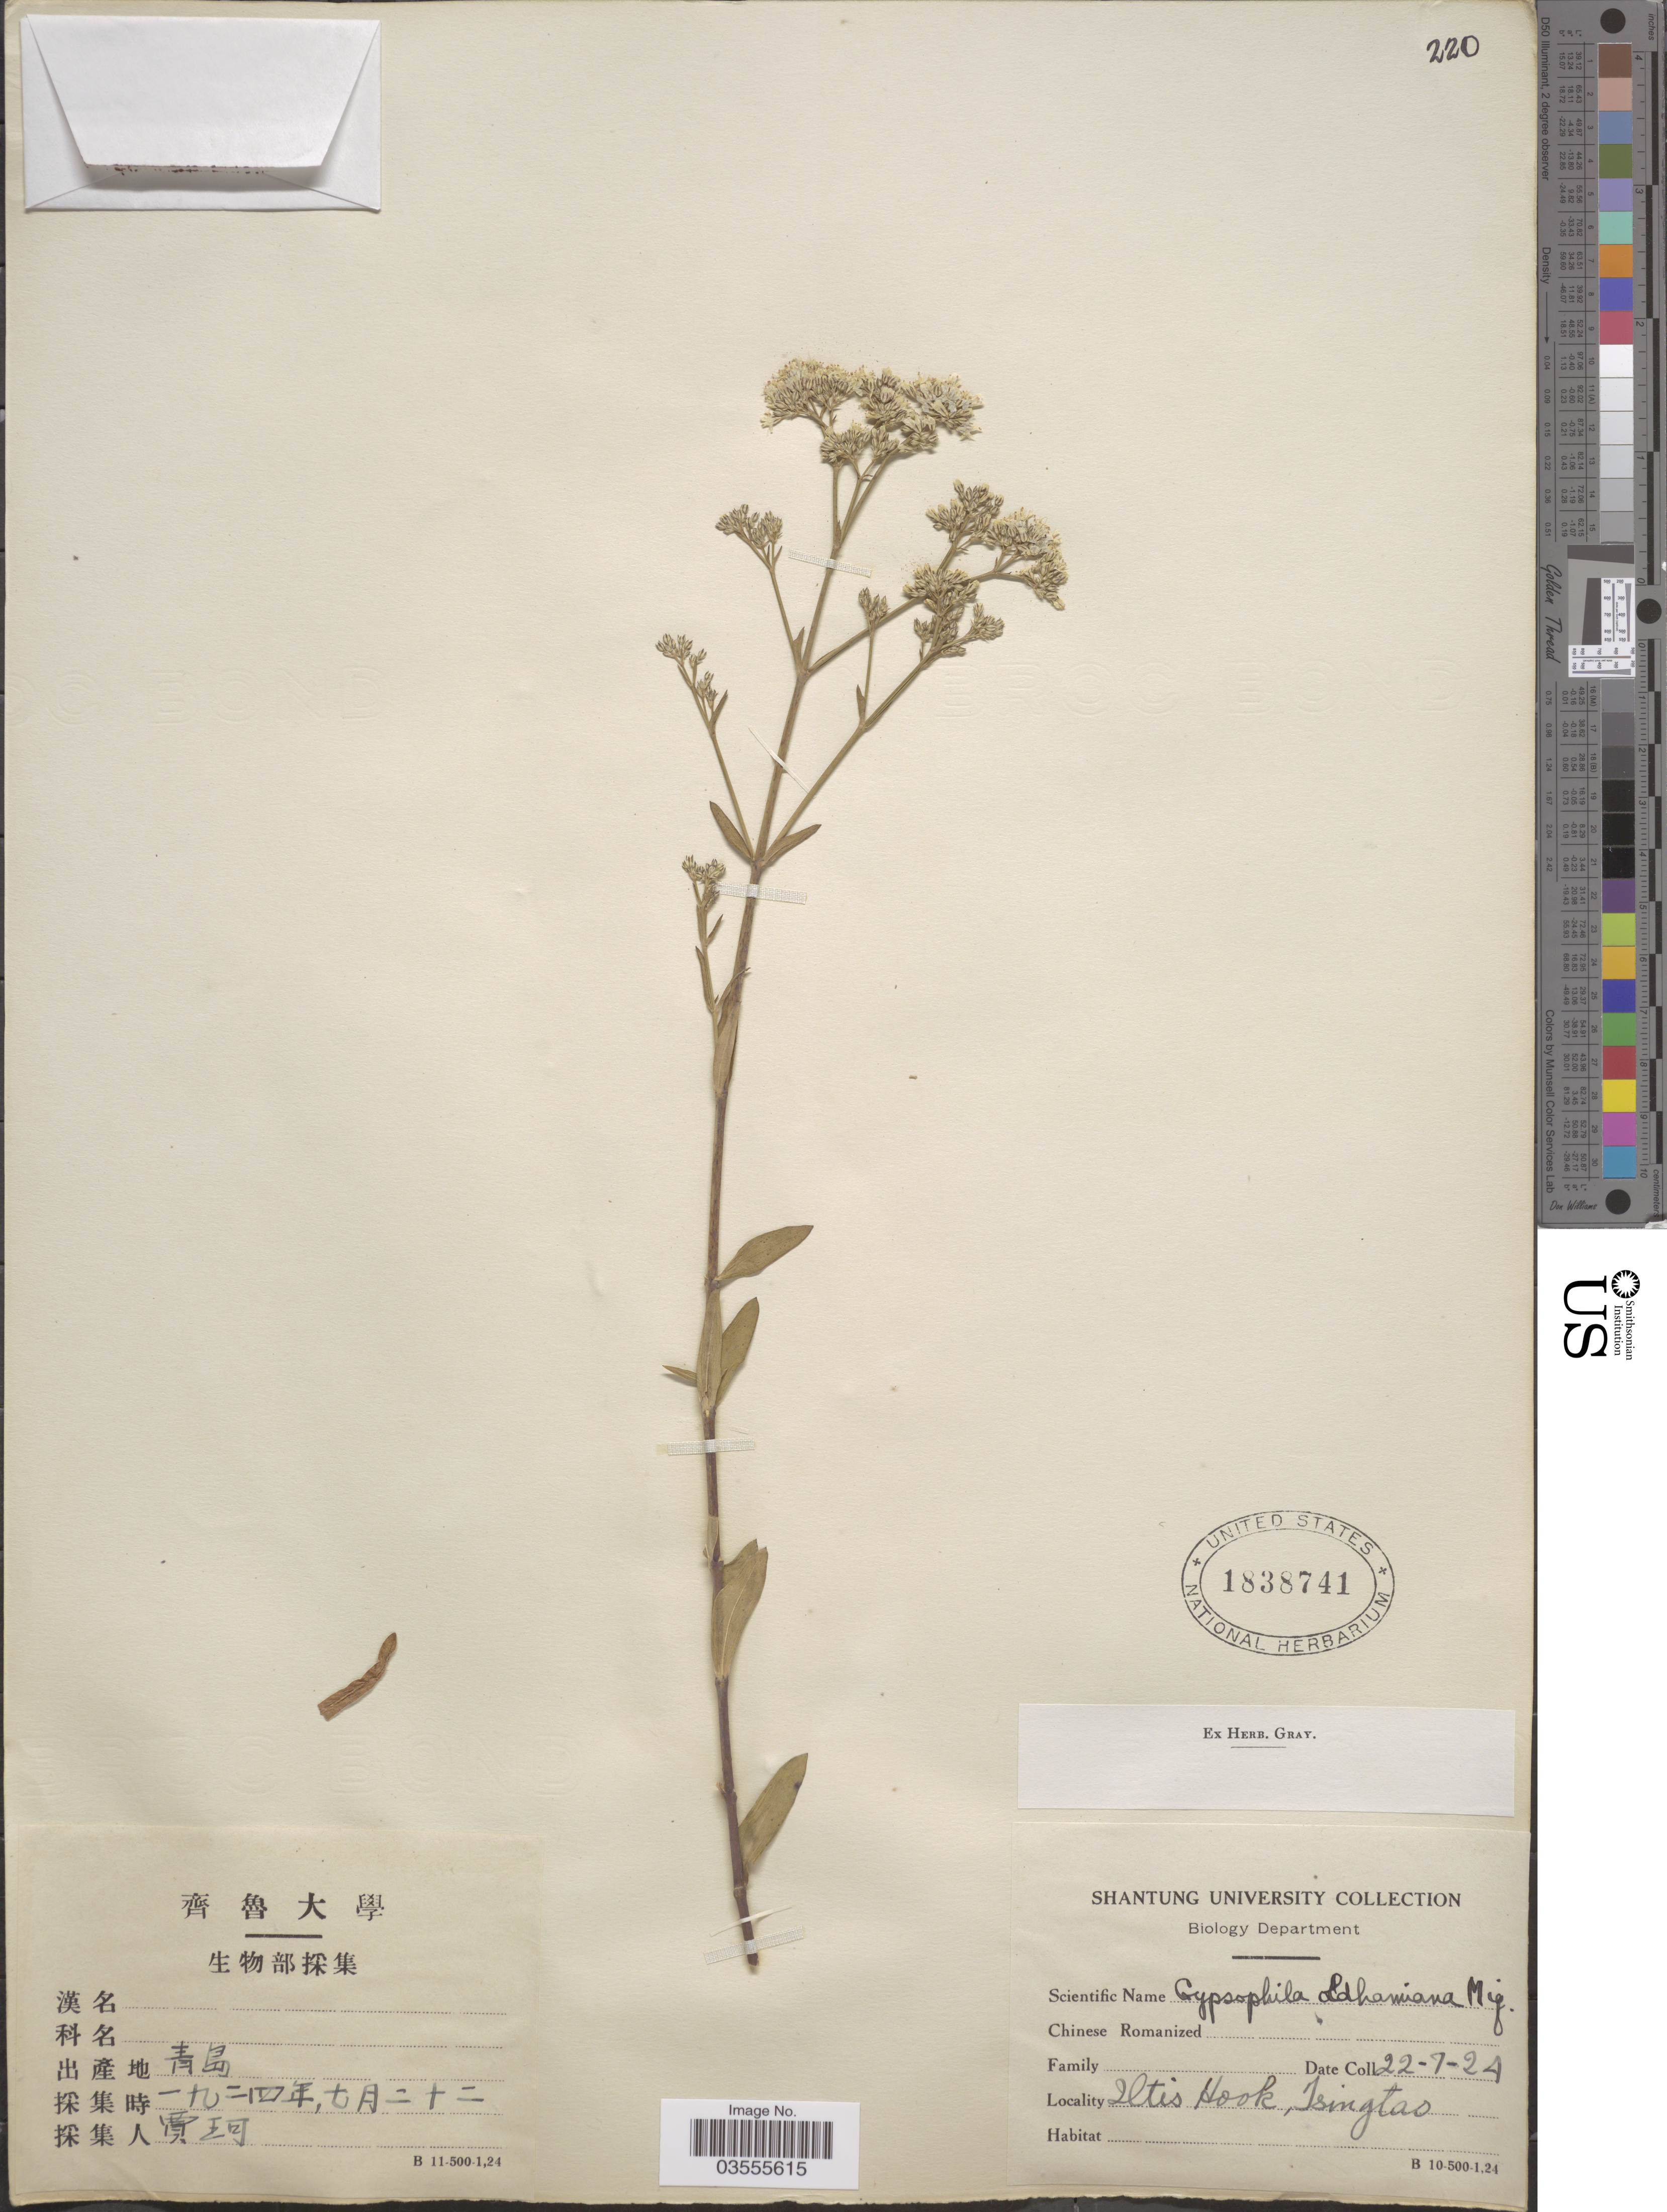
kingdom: Plantae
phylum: Tracheophyta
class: Magnoliopsida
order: Caryophyllales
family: Caryophyllaceae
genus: Gypsophila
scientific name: Gypsophila oldhamiana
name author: Miq.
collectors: Shantung University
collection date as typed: Transcribed d/m/y: 22/7/24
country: China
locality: Iltis Hook, Tsingtao.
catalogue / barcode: US 1838741